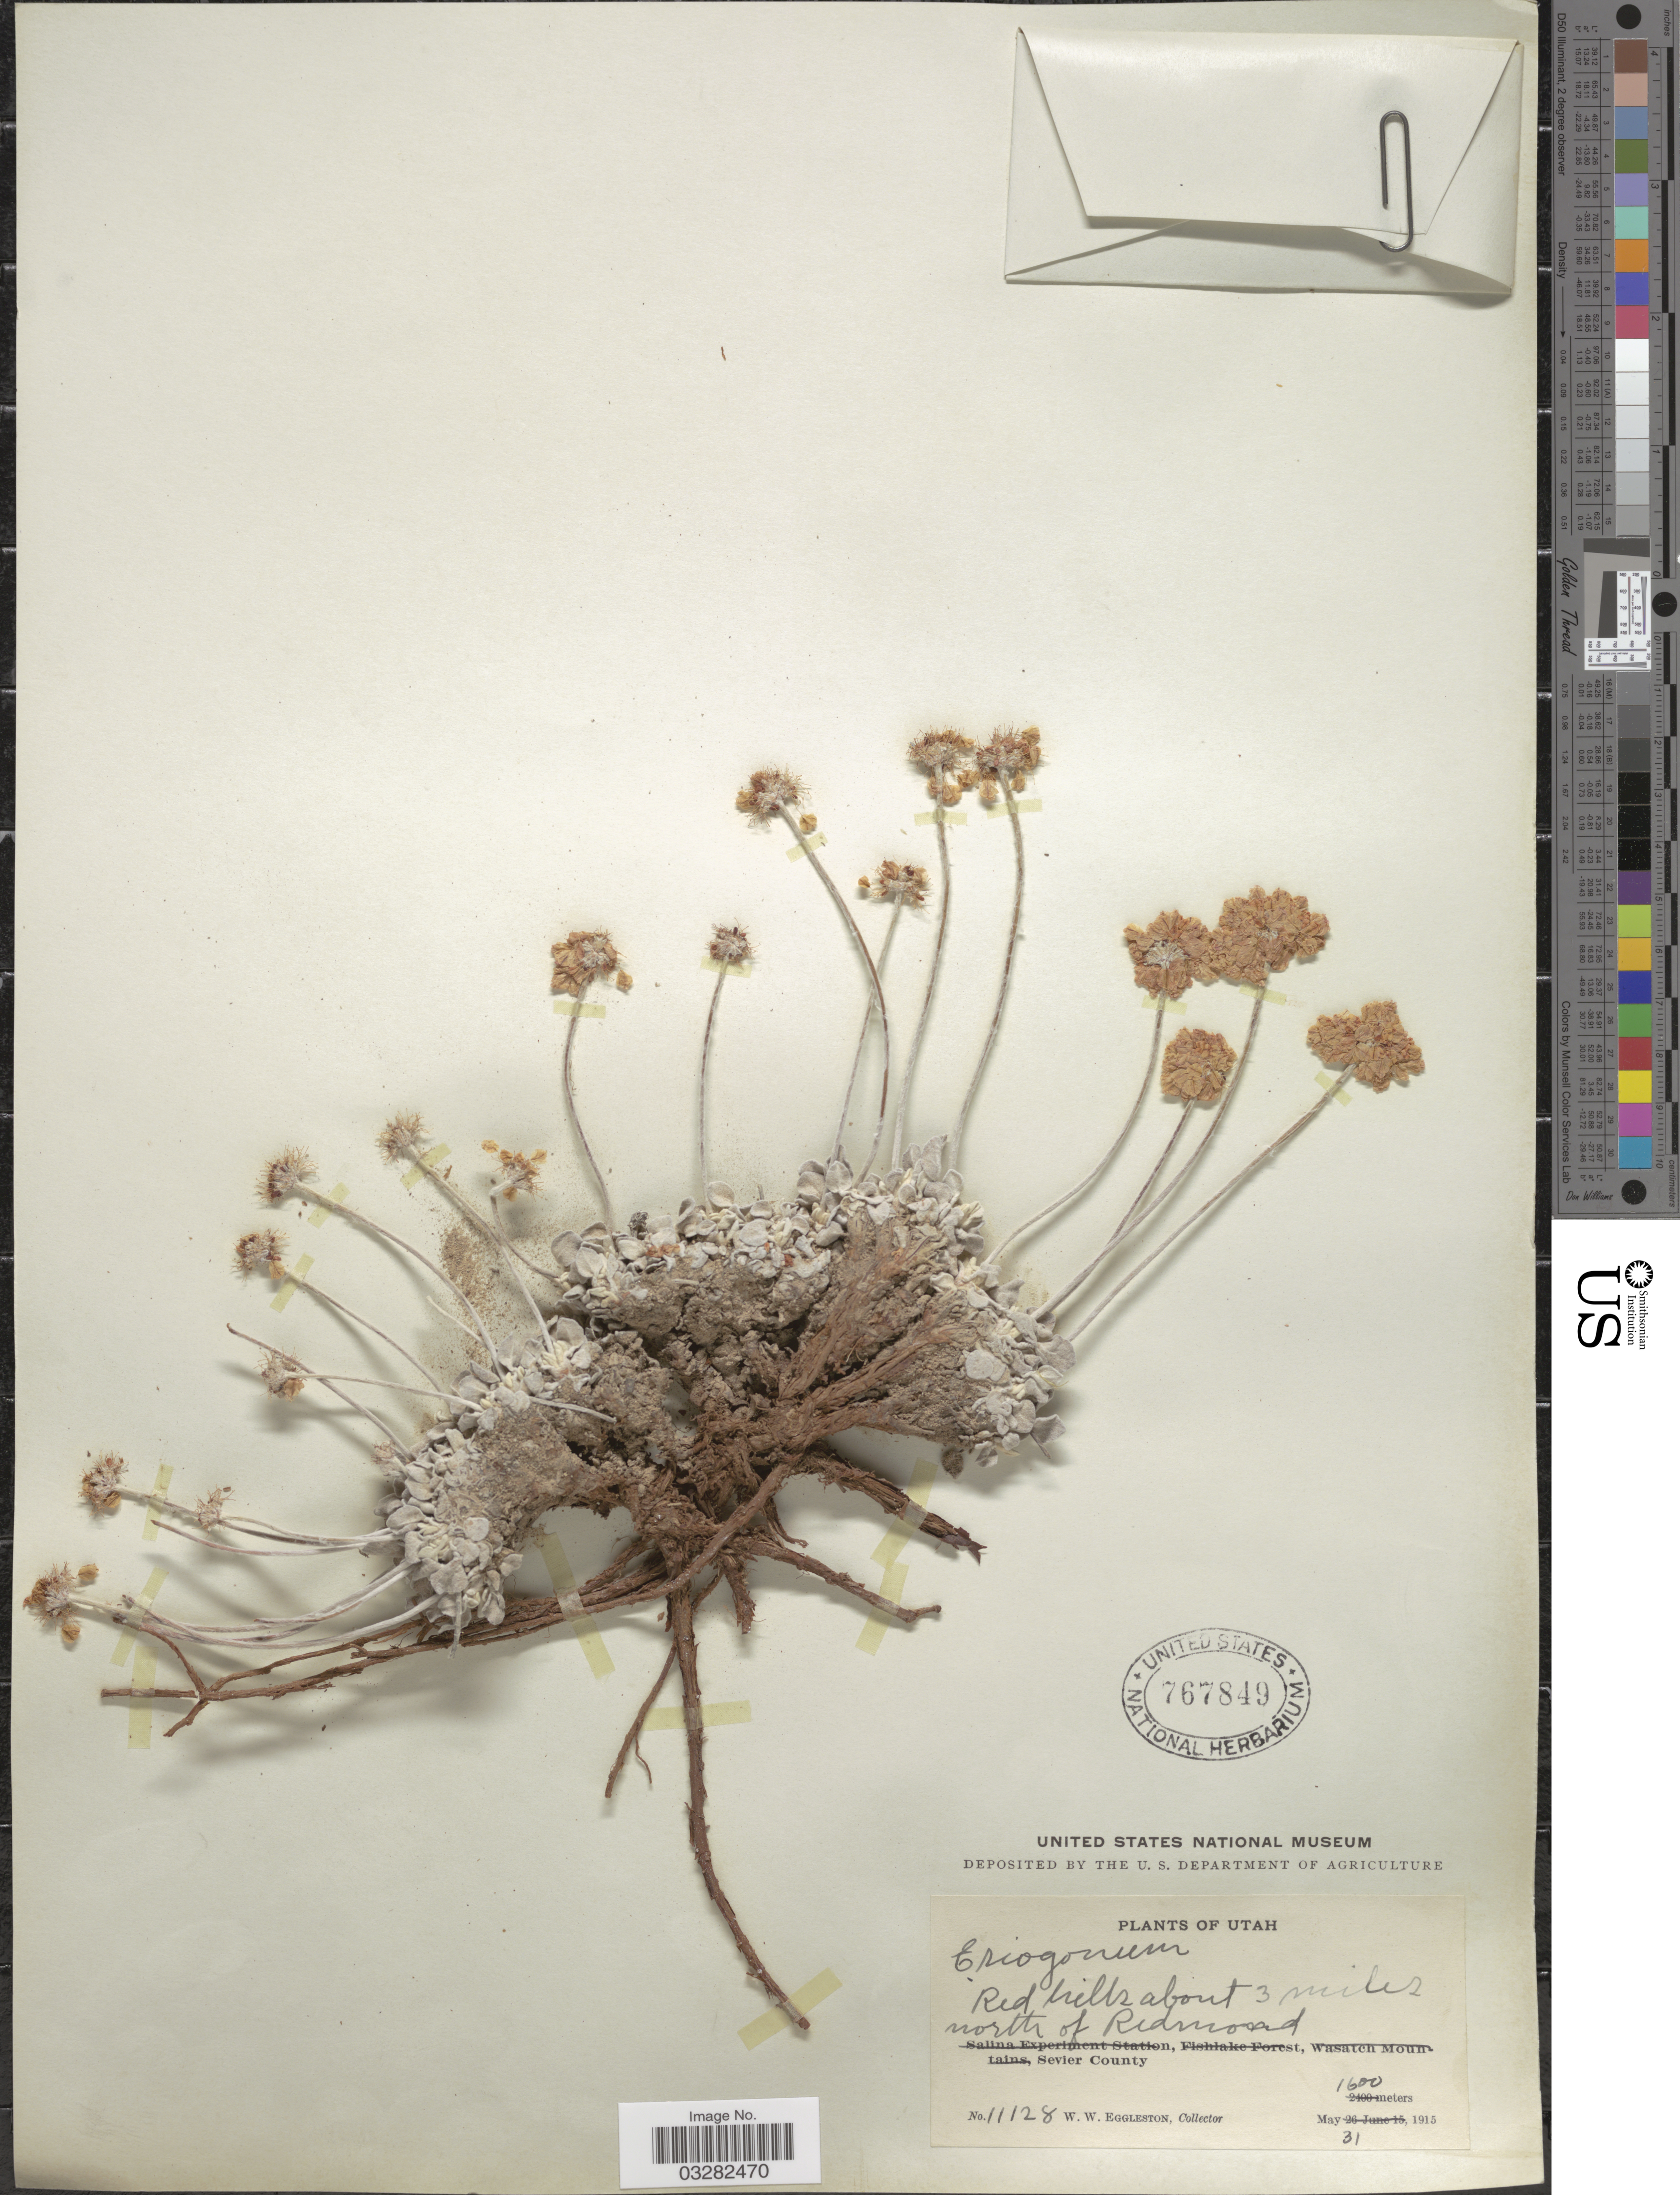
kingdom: Plantae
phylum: Tracheophyta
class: Magnoliopsida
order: Caryophyllales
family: Polygonaceae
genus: Eriogonum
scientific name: Eriogonum sp.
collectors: W. W. Eggleston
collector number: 11128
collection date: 1915-05-31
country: United States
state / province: Utah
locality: Red hills about 3 miles north of Redmond. Sevier County.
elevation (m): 1600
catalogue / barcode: US 767849